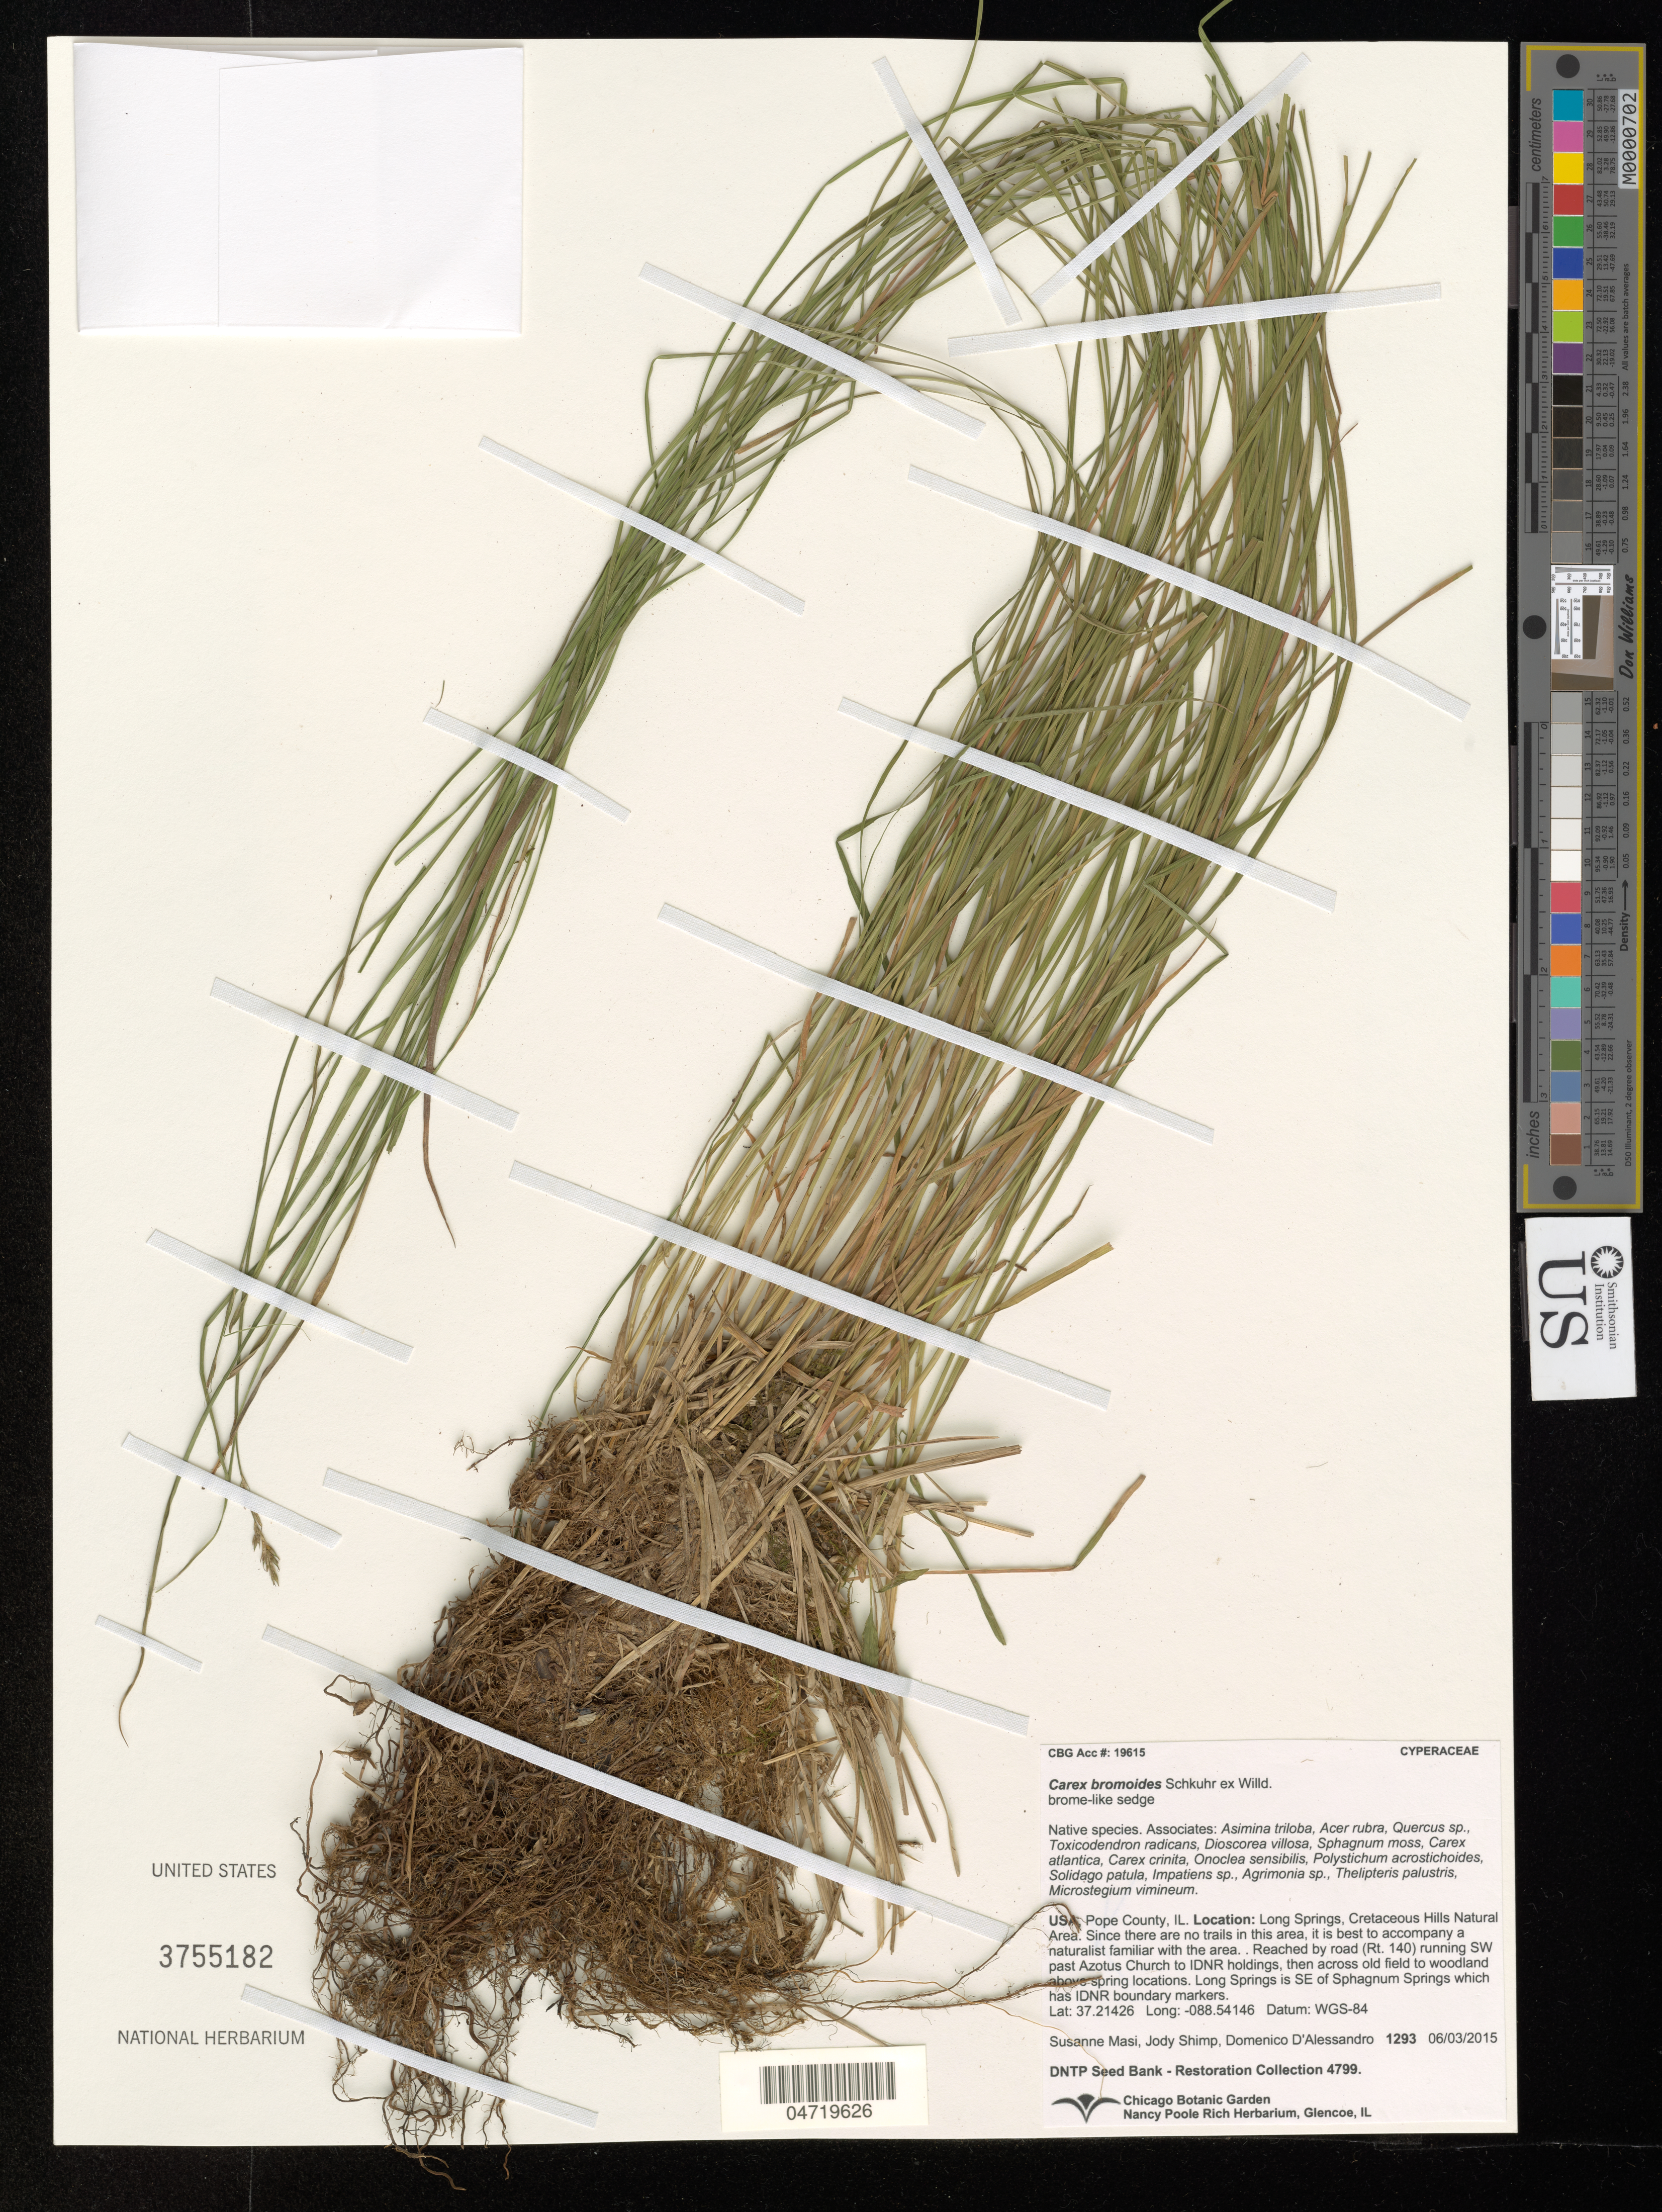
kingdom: Plantae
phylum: Tracheophyta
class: Liliopsida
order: Poales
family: Cyperaceae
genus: Carex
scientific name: Carex bromoides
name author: Willd.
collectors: S. Masi, A. Lisak & D. D'alessandro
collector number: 1293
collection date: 2015-06-03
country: United States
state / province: Illinois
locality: Pope County, IL. Long Springs, Cretaceous Hills Natural Area. Since there are no trails in this area, it is best to accompany a naturalist familiar with the area. Reached by road (Rt. 140) running SW past Azotus Church to IDNR holdings, then across old field to woodland above spring locations. Long Springs is SE of Sphagnum Springs which has IDNR boundary markers.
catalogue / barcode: US 3755182